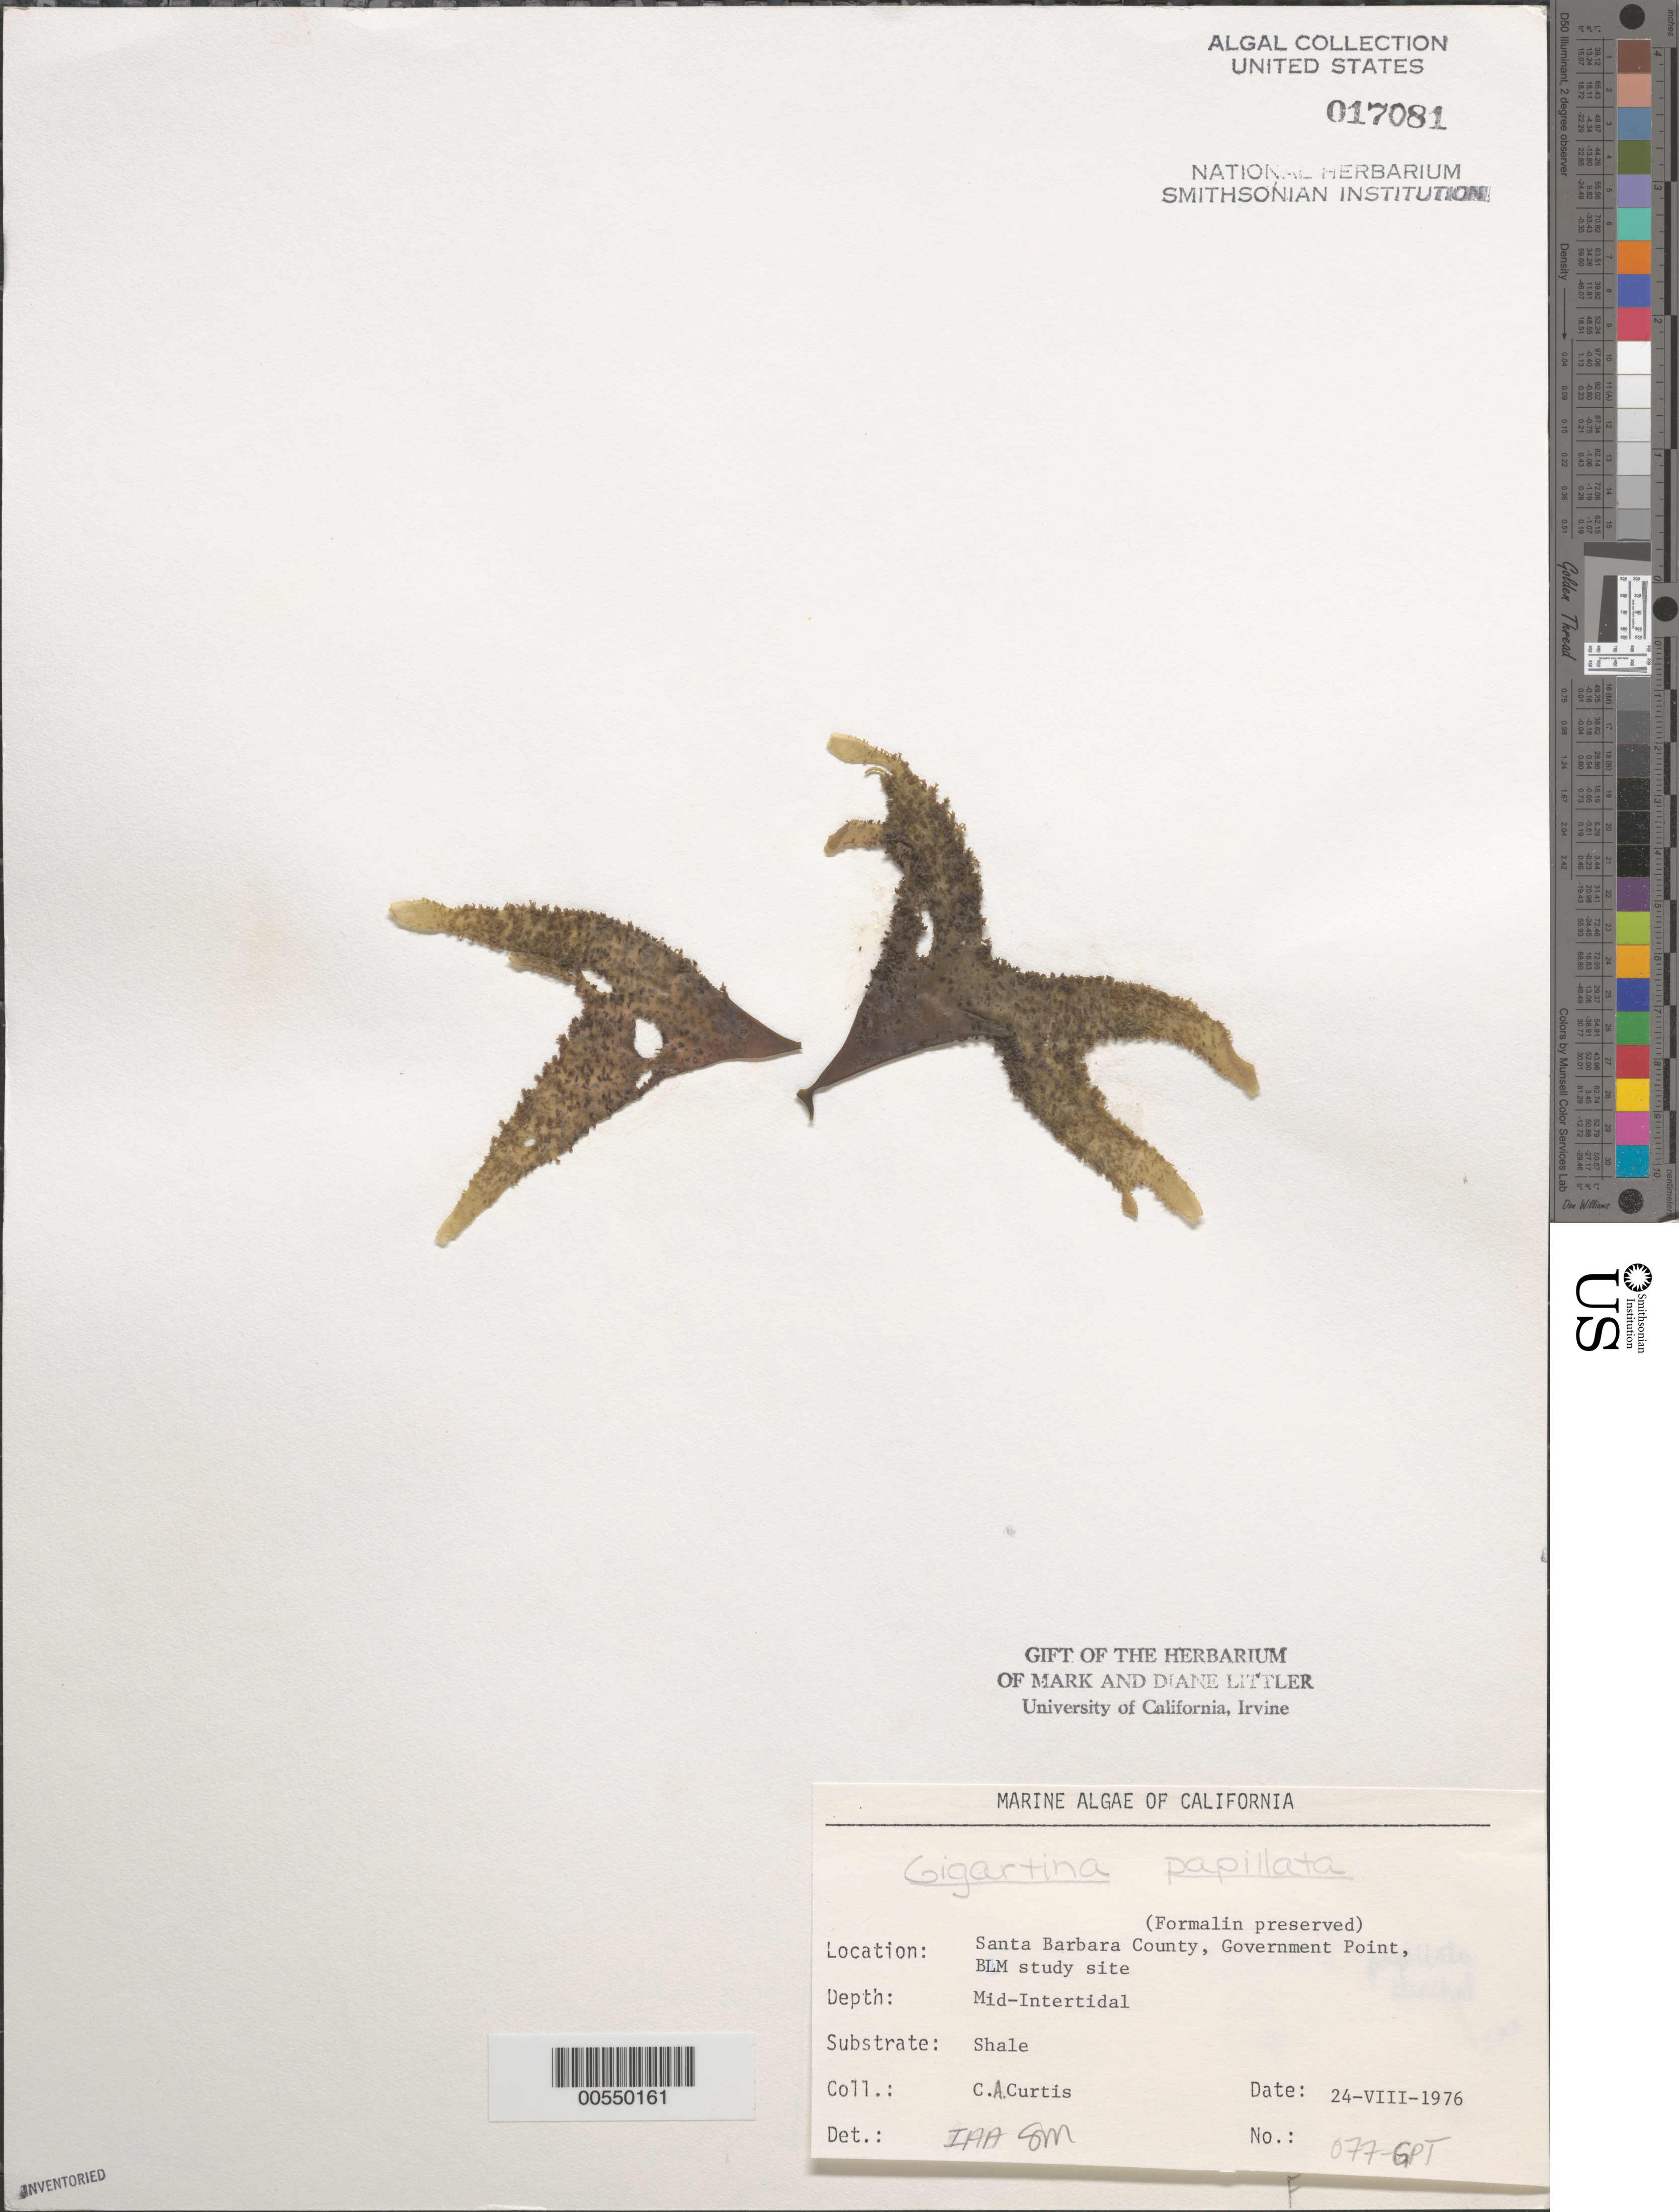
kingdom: Plantae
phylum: Rhodophyta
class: Florideophyceae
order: Gigartinales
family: Phyllophoraceae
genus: Mastocarpus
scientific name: Mastocarpus papillatus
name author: (C. Agardh) Kütz.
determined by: Algae name updating Project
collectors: C. Curtis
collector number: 077-GPT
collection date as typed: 24 Aug 1976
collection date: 1976-08-24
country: United States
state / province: California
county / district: Santa Barbara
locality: Government Point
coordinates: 34 26'31"N, 120 24'06"W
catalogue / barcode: US 17081